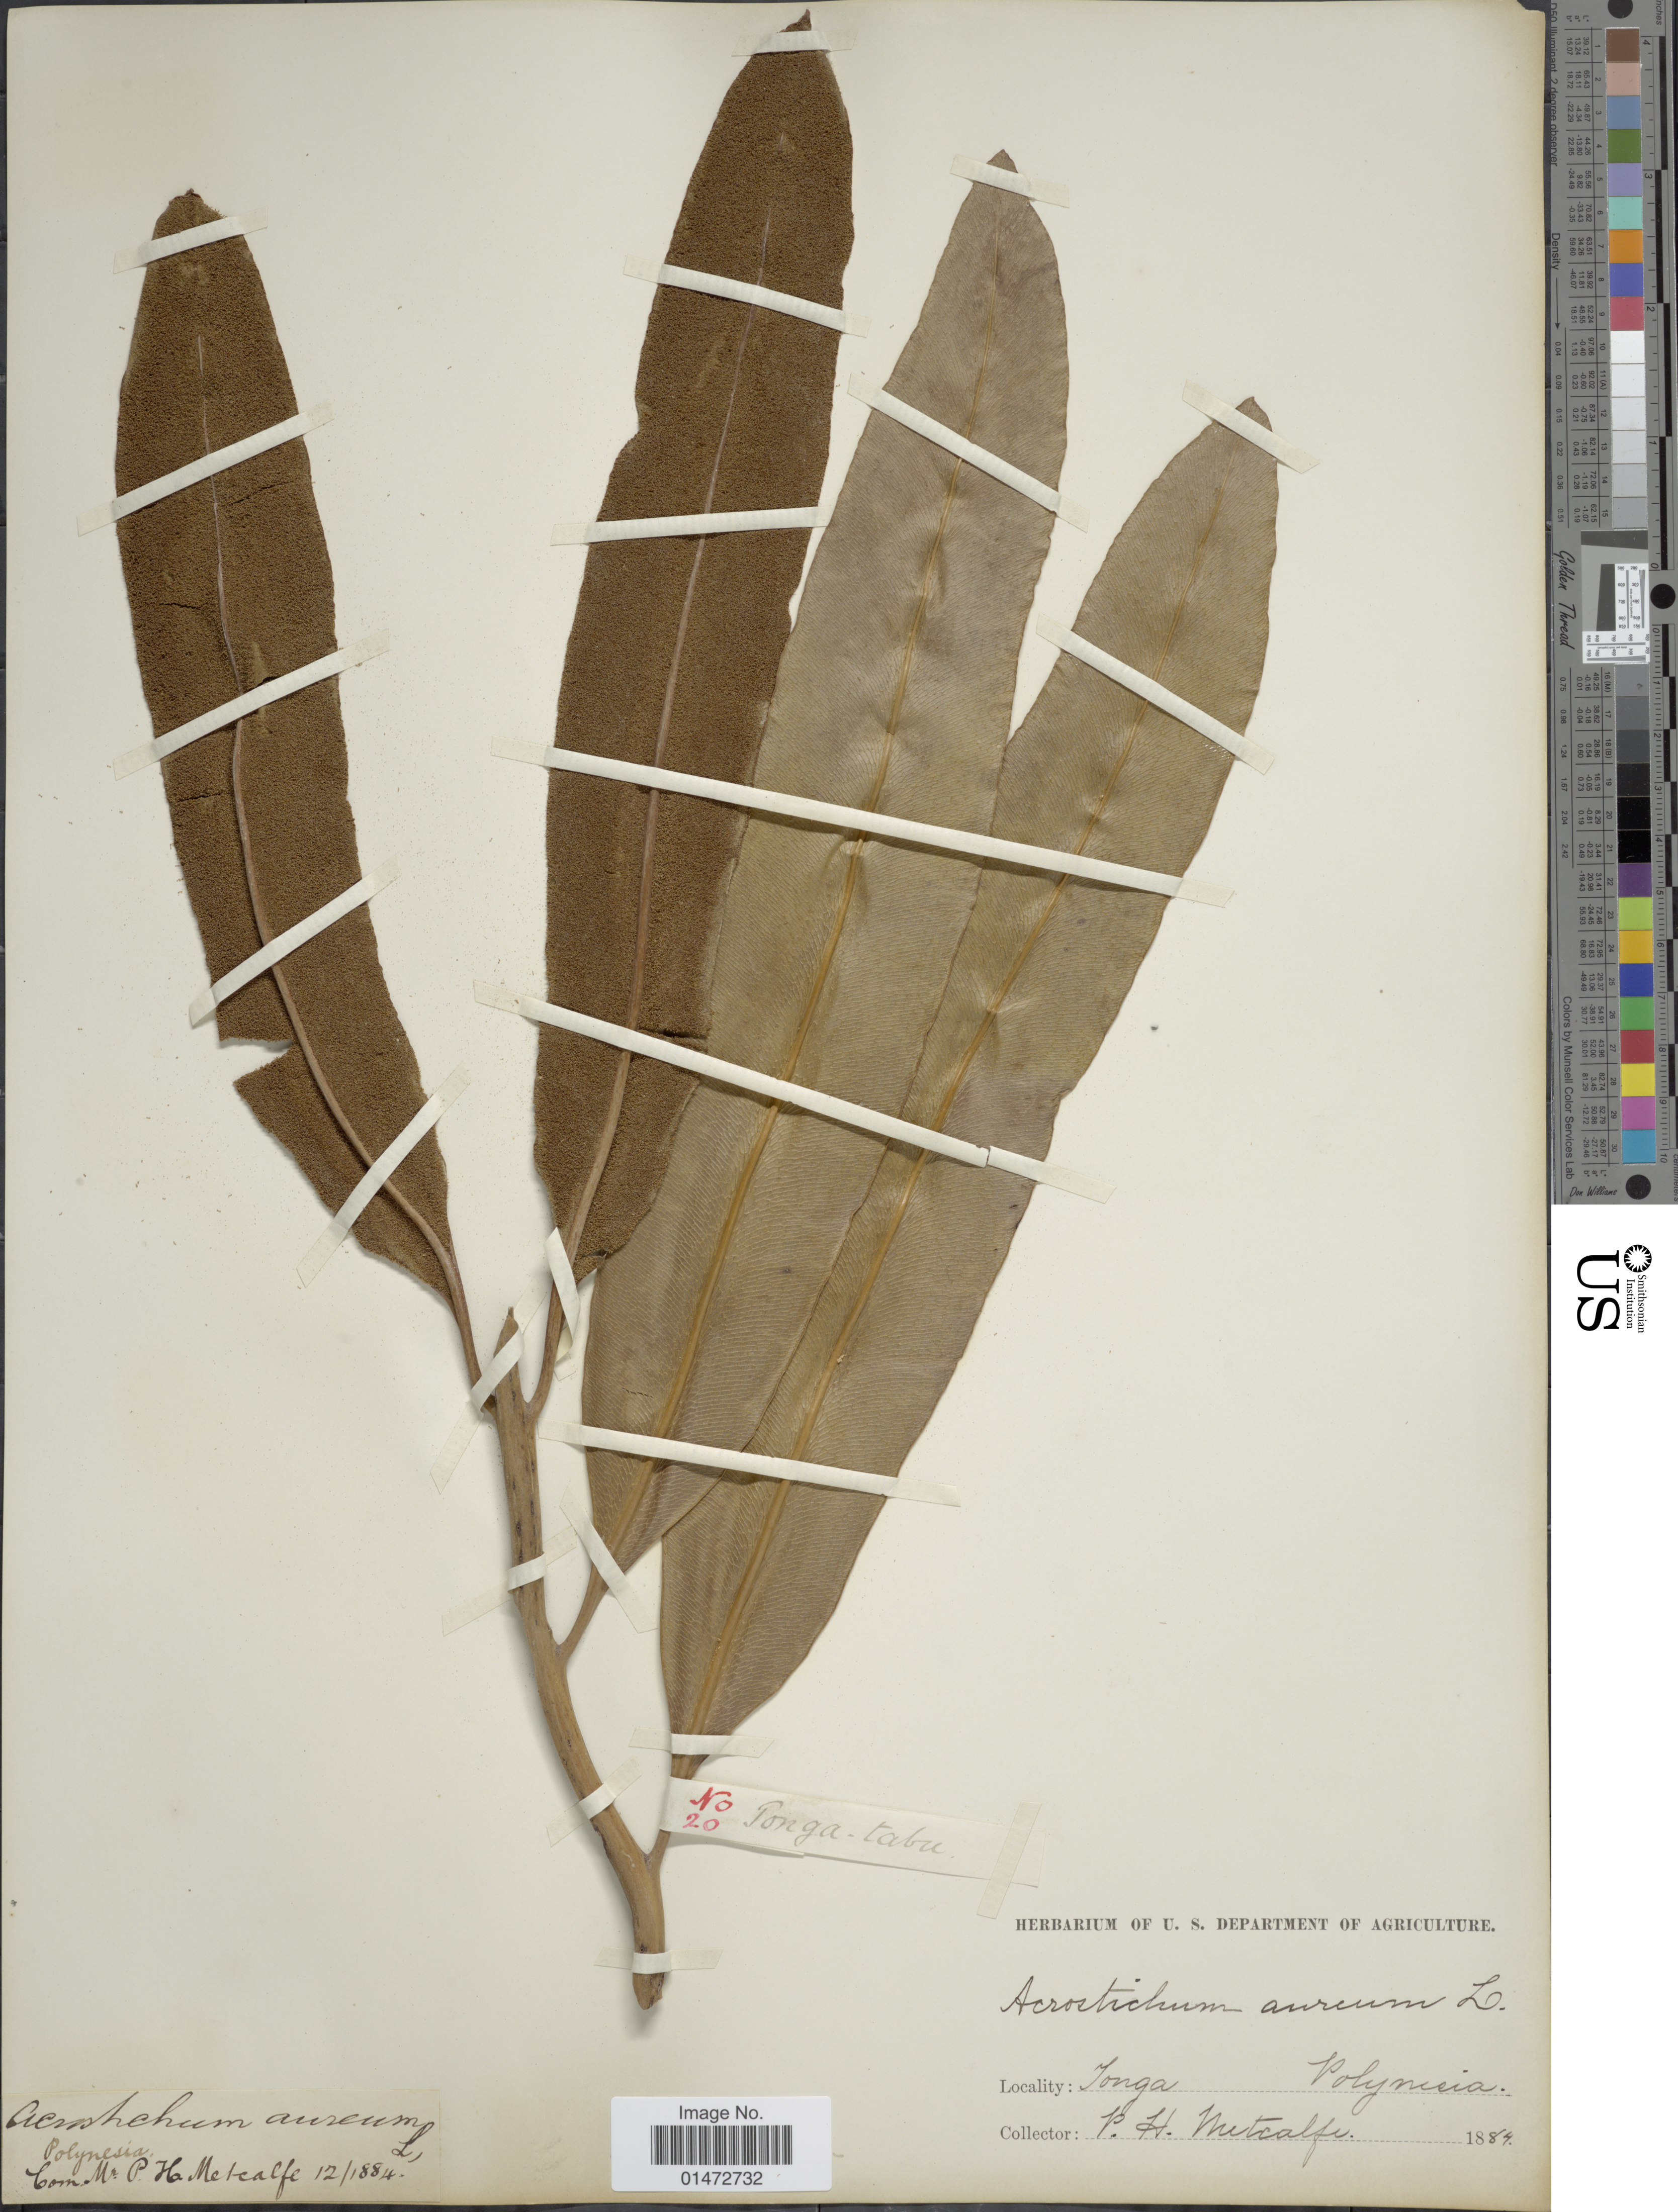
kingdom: Plantae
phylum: Tracheophyta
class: Polypodiopsida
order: Polypodiales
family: Pteridaceae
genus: Acrostichum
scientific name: Acrostichum aureum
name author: L.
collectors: P. Metcalfe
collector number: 20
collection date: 1884-12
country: Tonga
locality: Polynesia